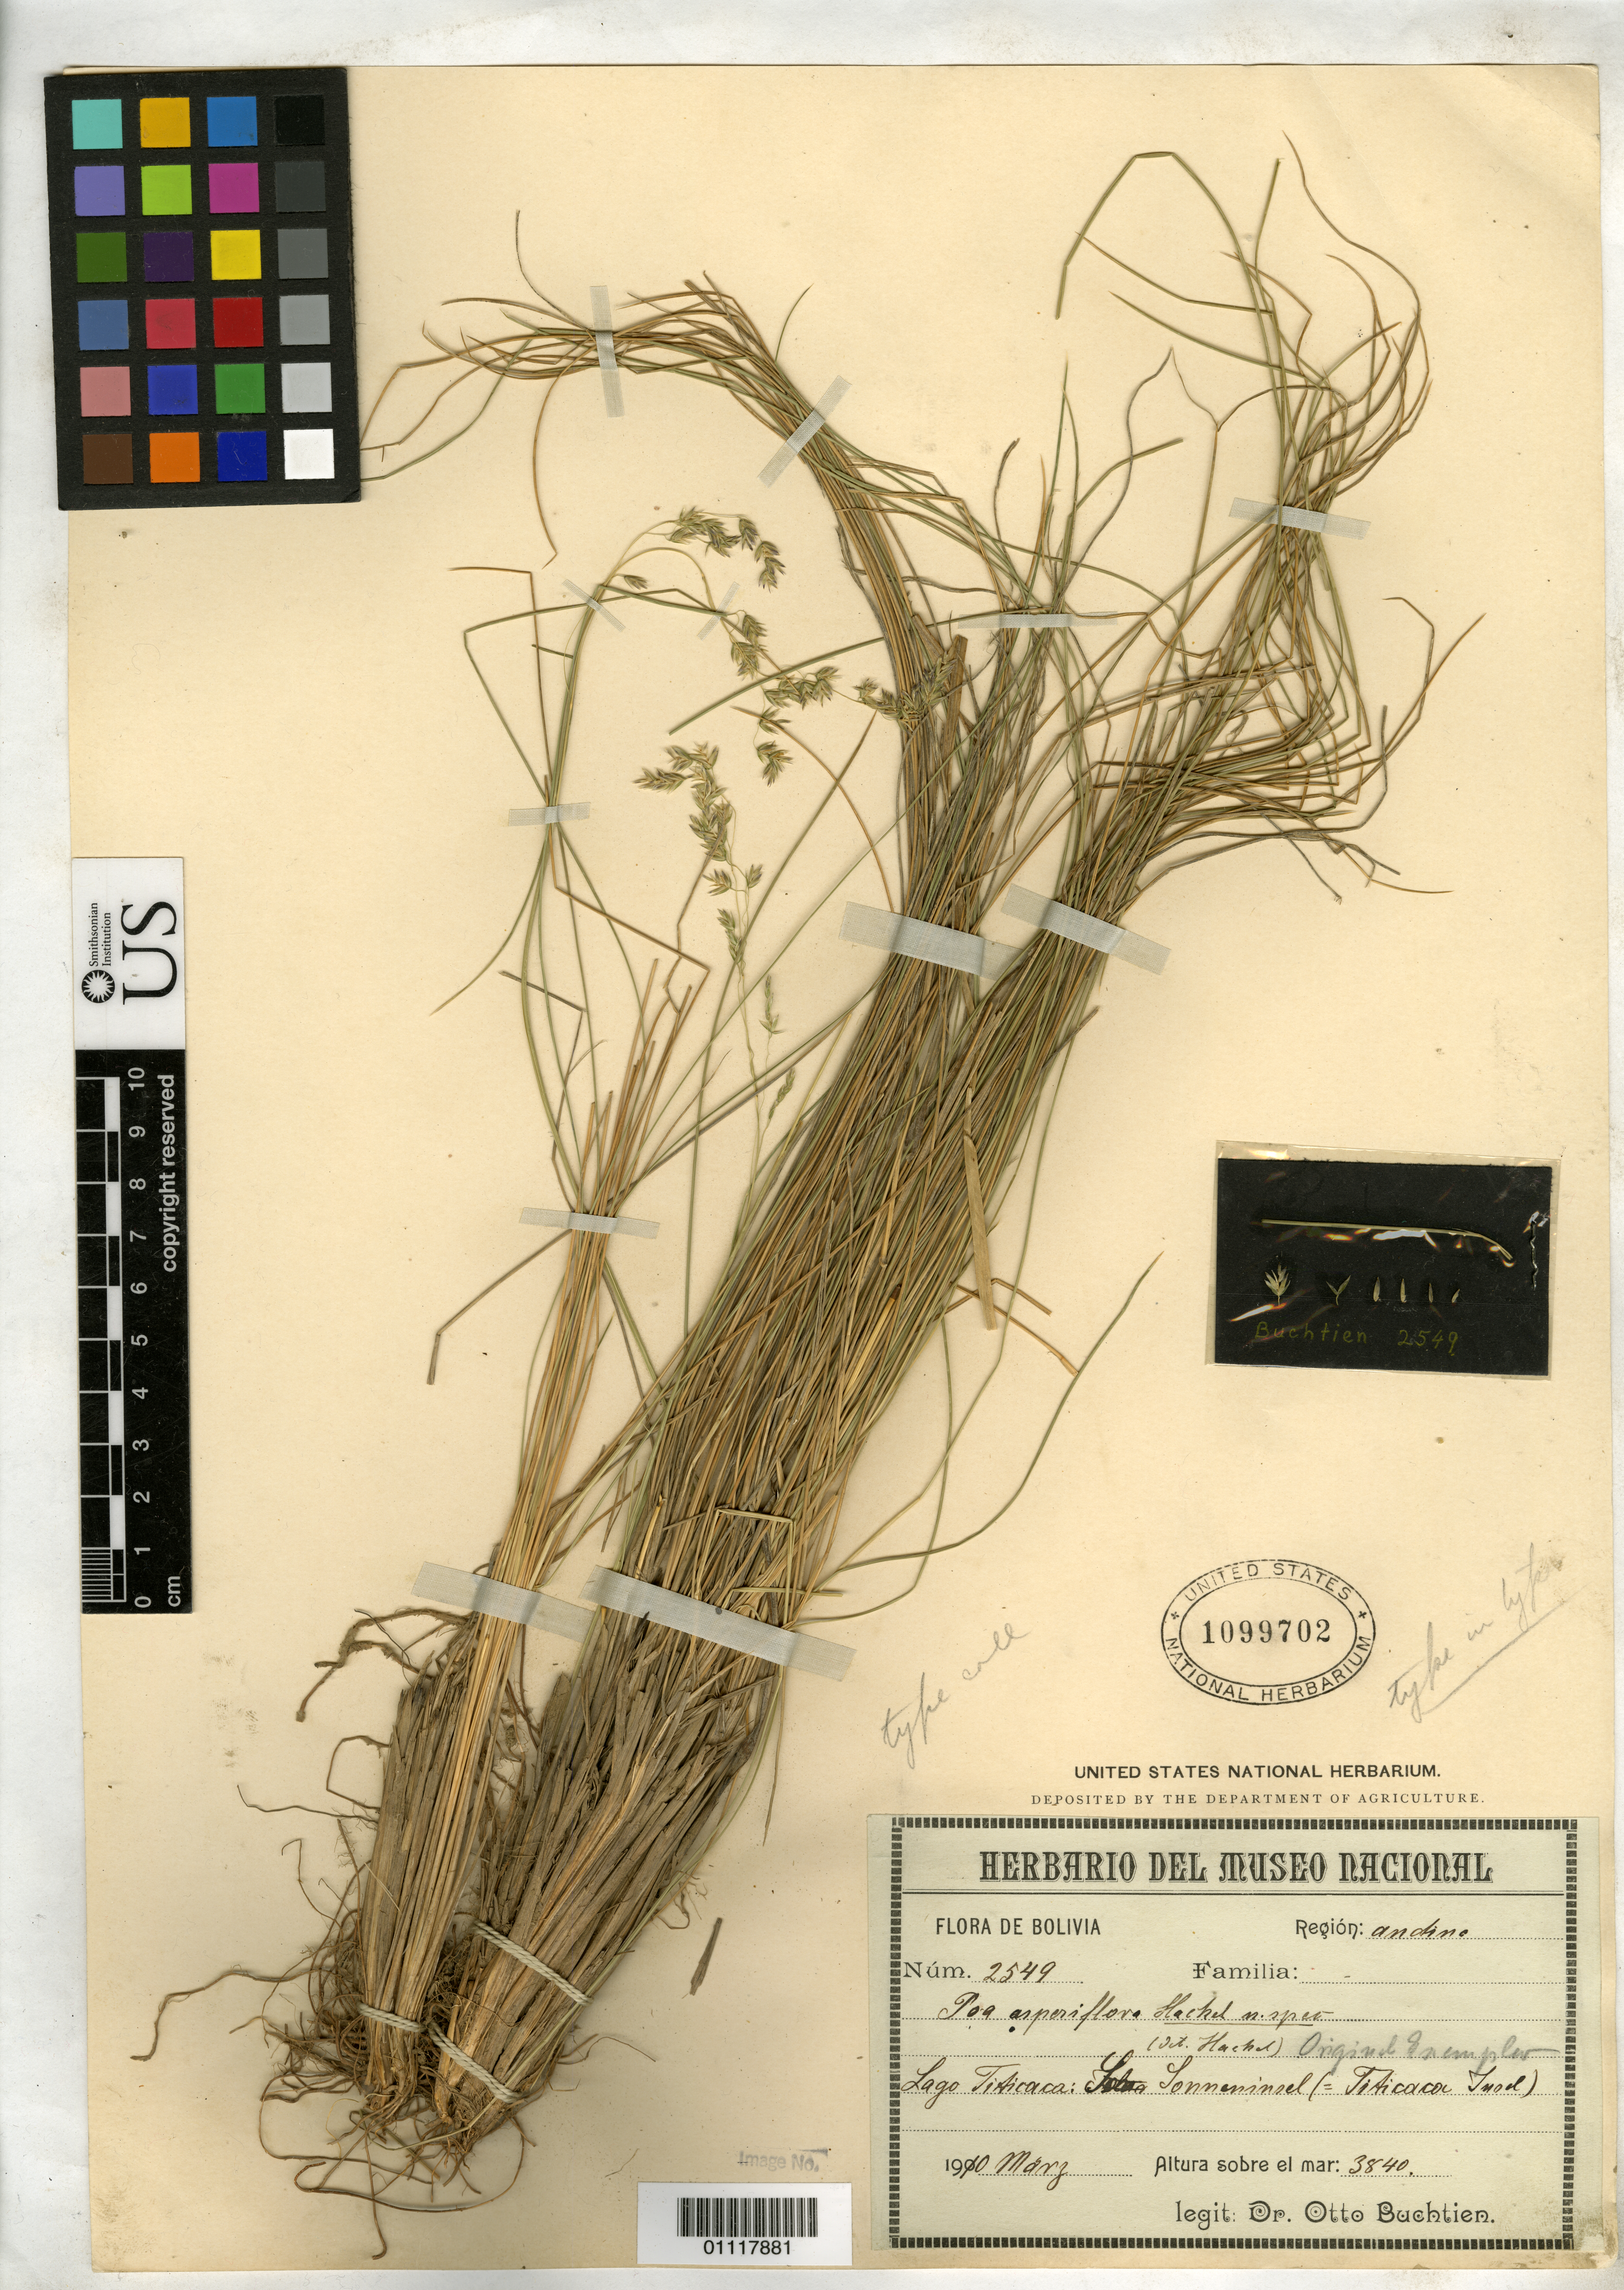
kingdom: Plantae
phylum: Tracheophyta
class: Liliopsida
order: Poales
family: Poaceae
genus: Poa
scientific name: Poa asperiflora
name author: Hack.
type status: Isotype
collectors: O. Buchtien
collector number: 2549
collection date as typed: Mar 1910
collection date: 1910-03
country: Bolivia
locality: Lake Titicaca.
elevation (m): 3840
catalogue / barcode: US 1099702